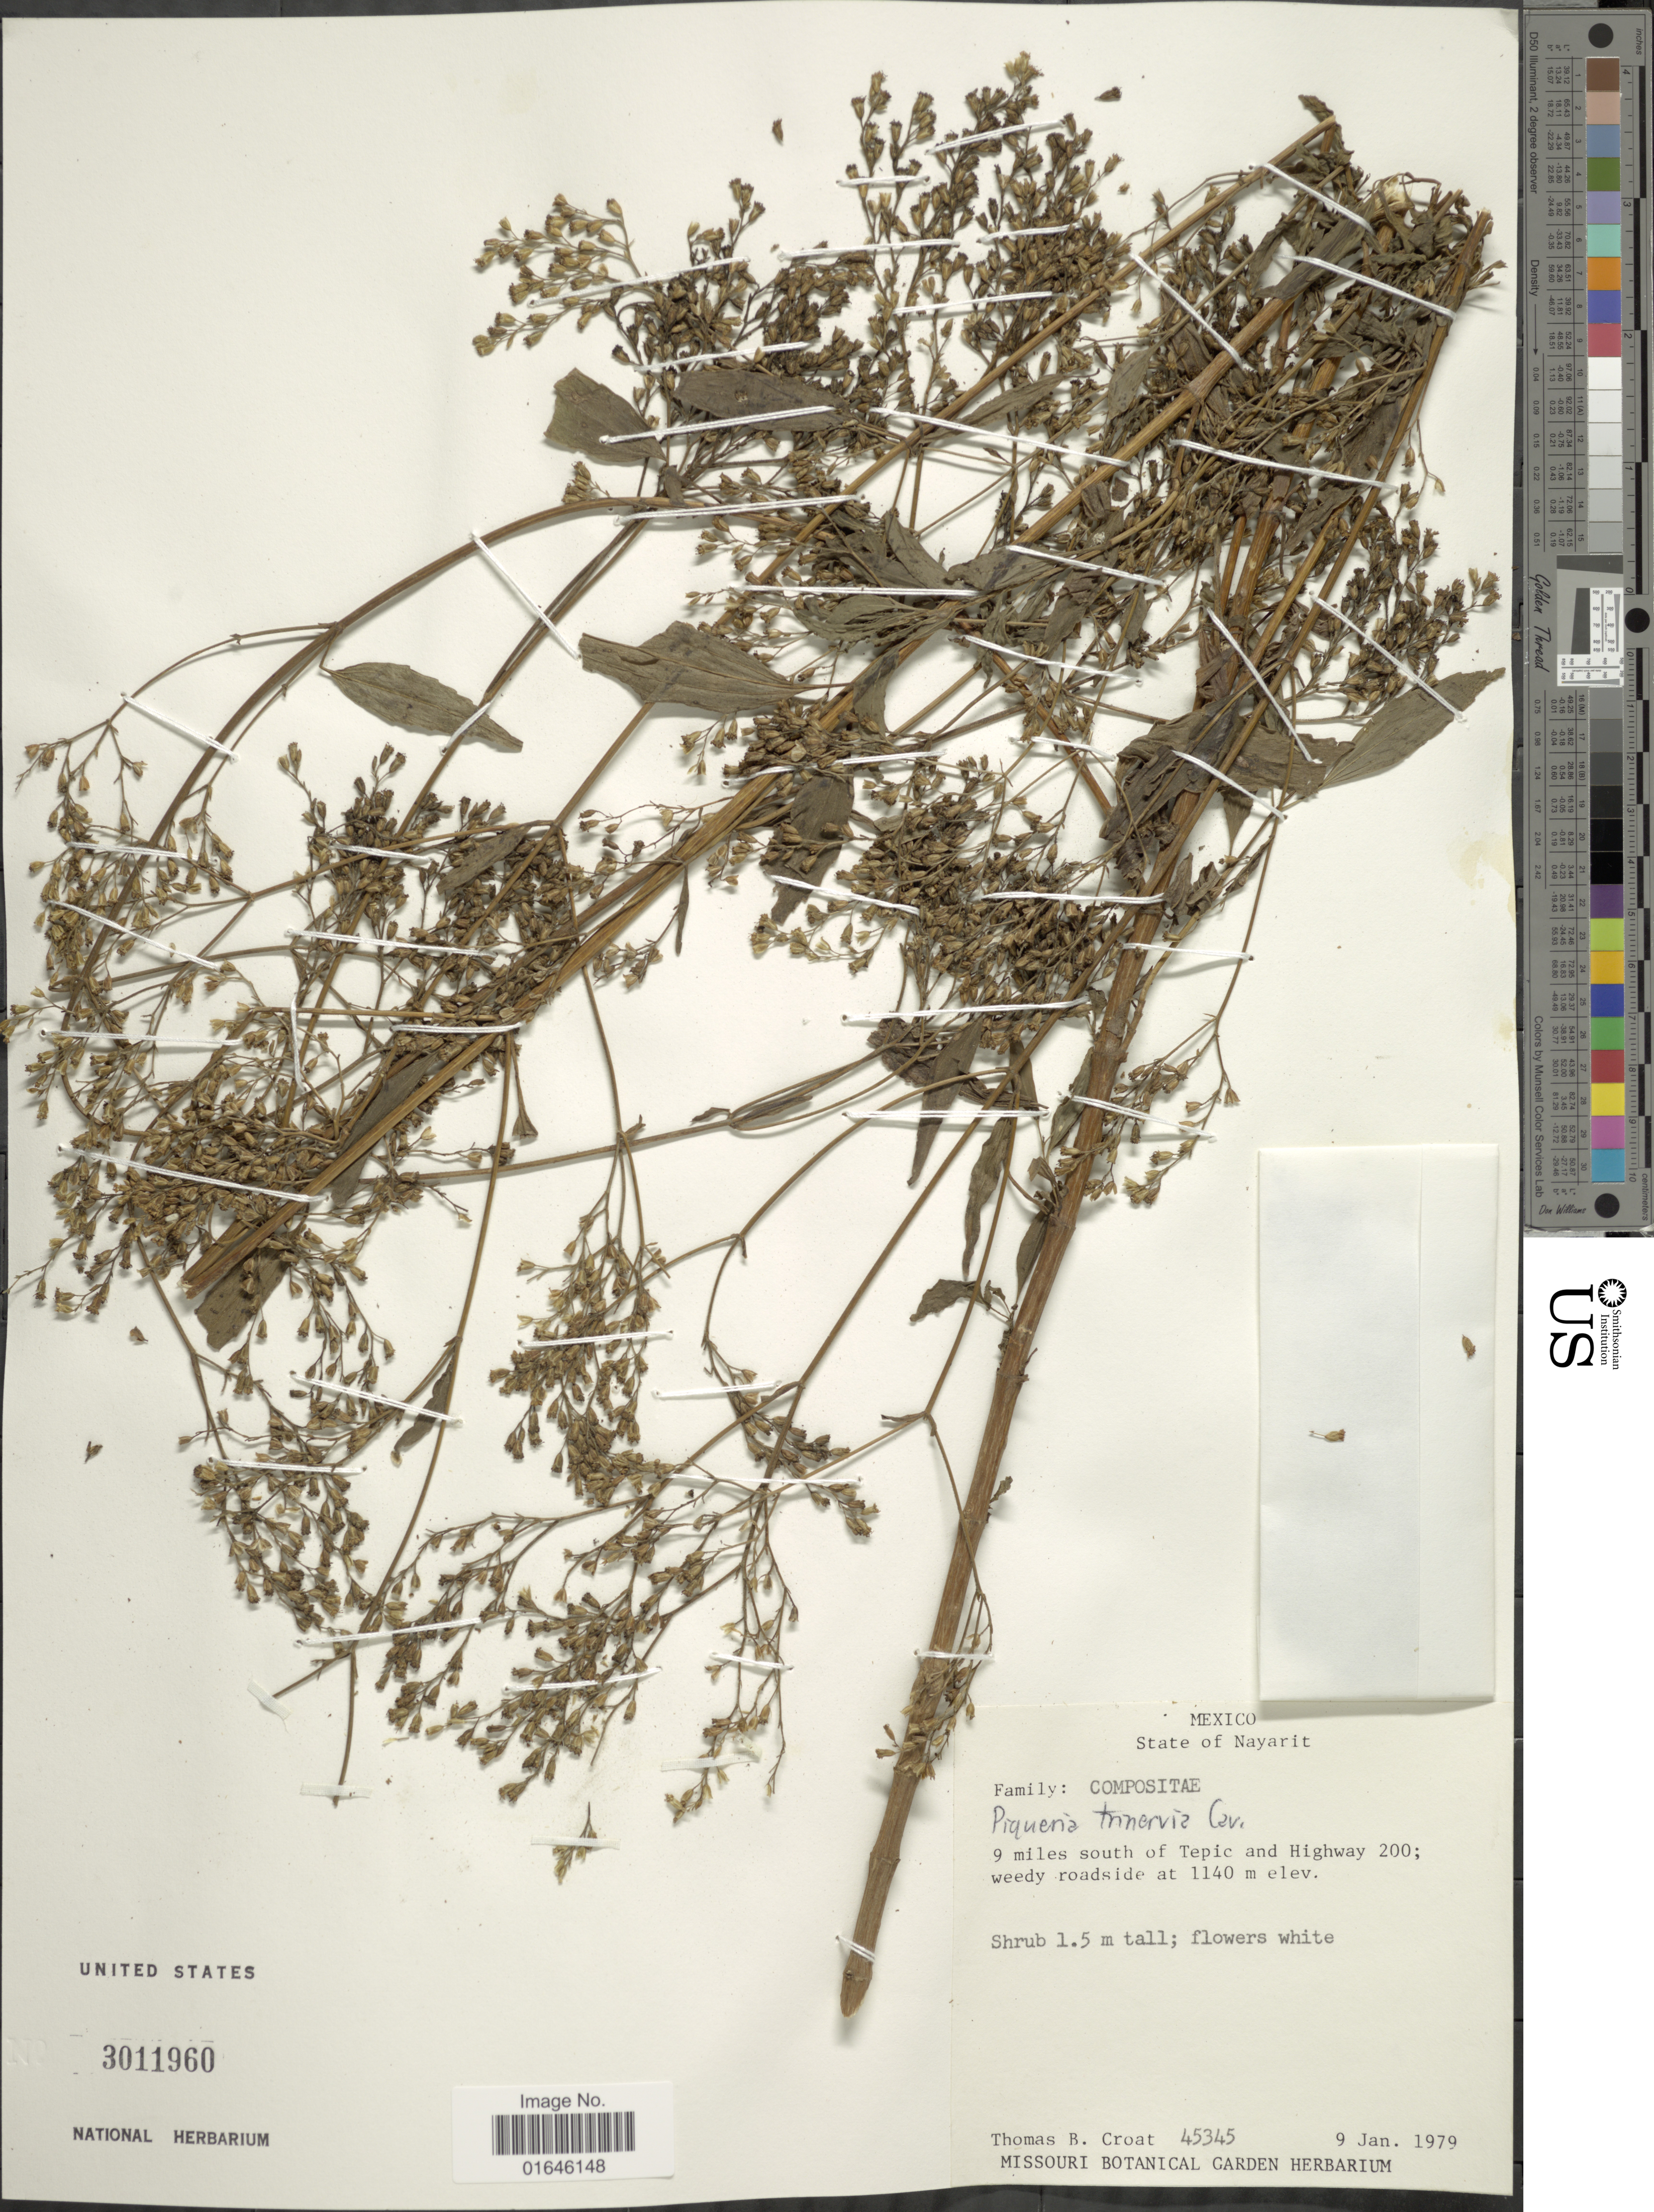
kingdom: Plantae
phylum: Tracheophyta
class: Magnoliopsida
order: Asterales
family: Asteraceae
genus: Piqueria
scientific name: Piqueria trinervia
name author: Cav.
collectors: T. B. Croat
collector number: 45345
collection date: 1979-01-09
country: Mexico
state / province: Nayarit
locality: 9 miles south of Tepic and Highway 200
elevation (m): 1140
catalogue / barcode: US 3011960